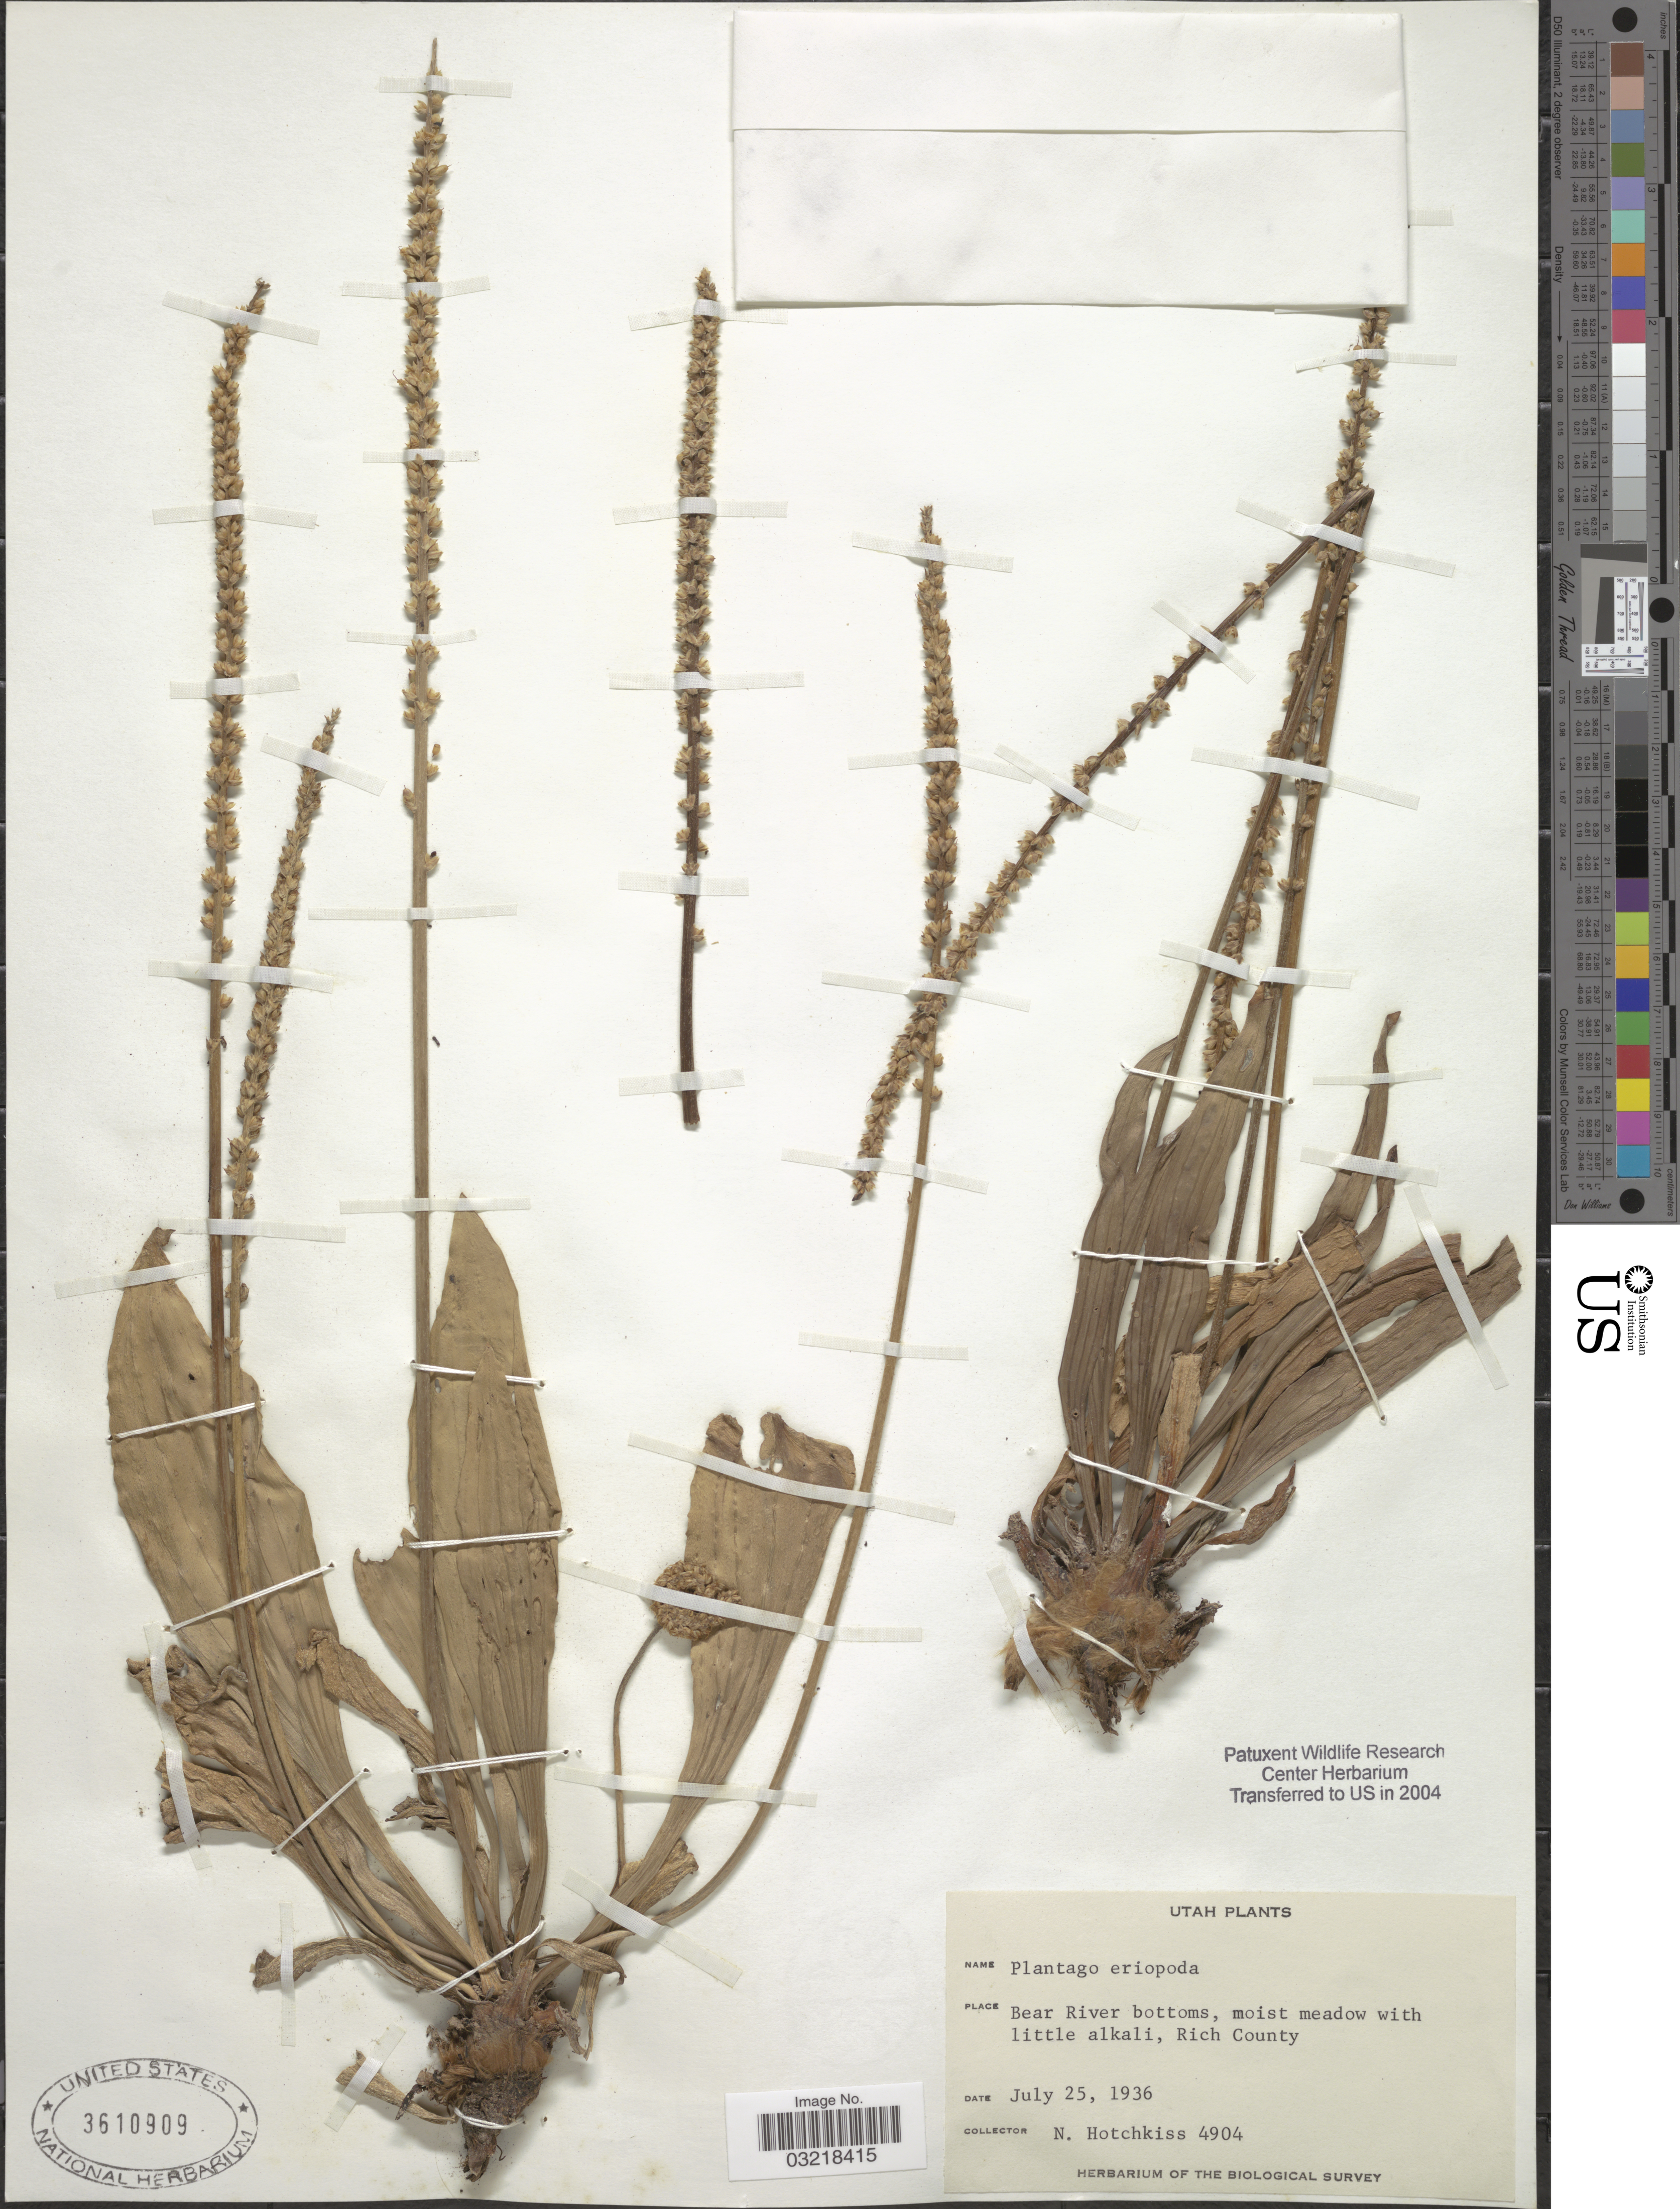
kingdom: Plantae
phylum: Tracheophyta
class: Magnoliopsida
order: Lamiales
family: Plantaginaceae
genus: Plantago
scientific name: Plantago eriopoda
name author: Torr.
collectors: N. Hotchkiss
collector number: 4904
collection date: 1936-07-25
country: United States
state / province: Utah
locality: Bear River bottoms, moist meadow with little alkali, Rich County.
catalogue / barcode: US 3610909